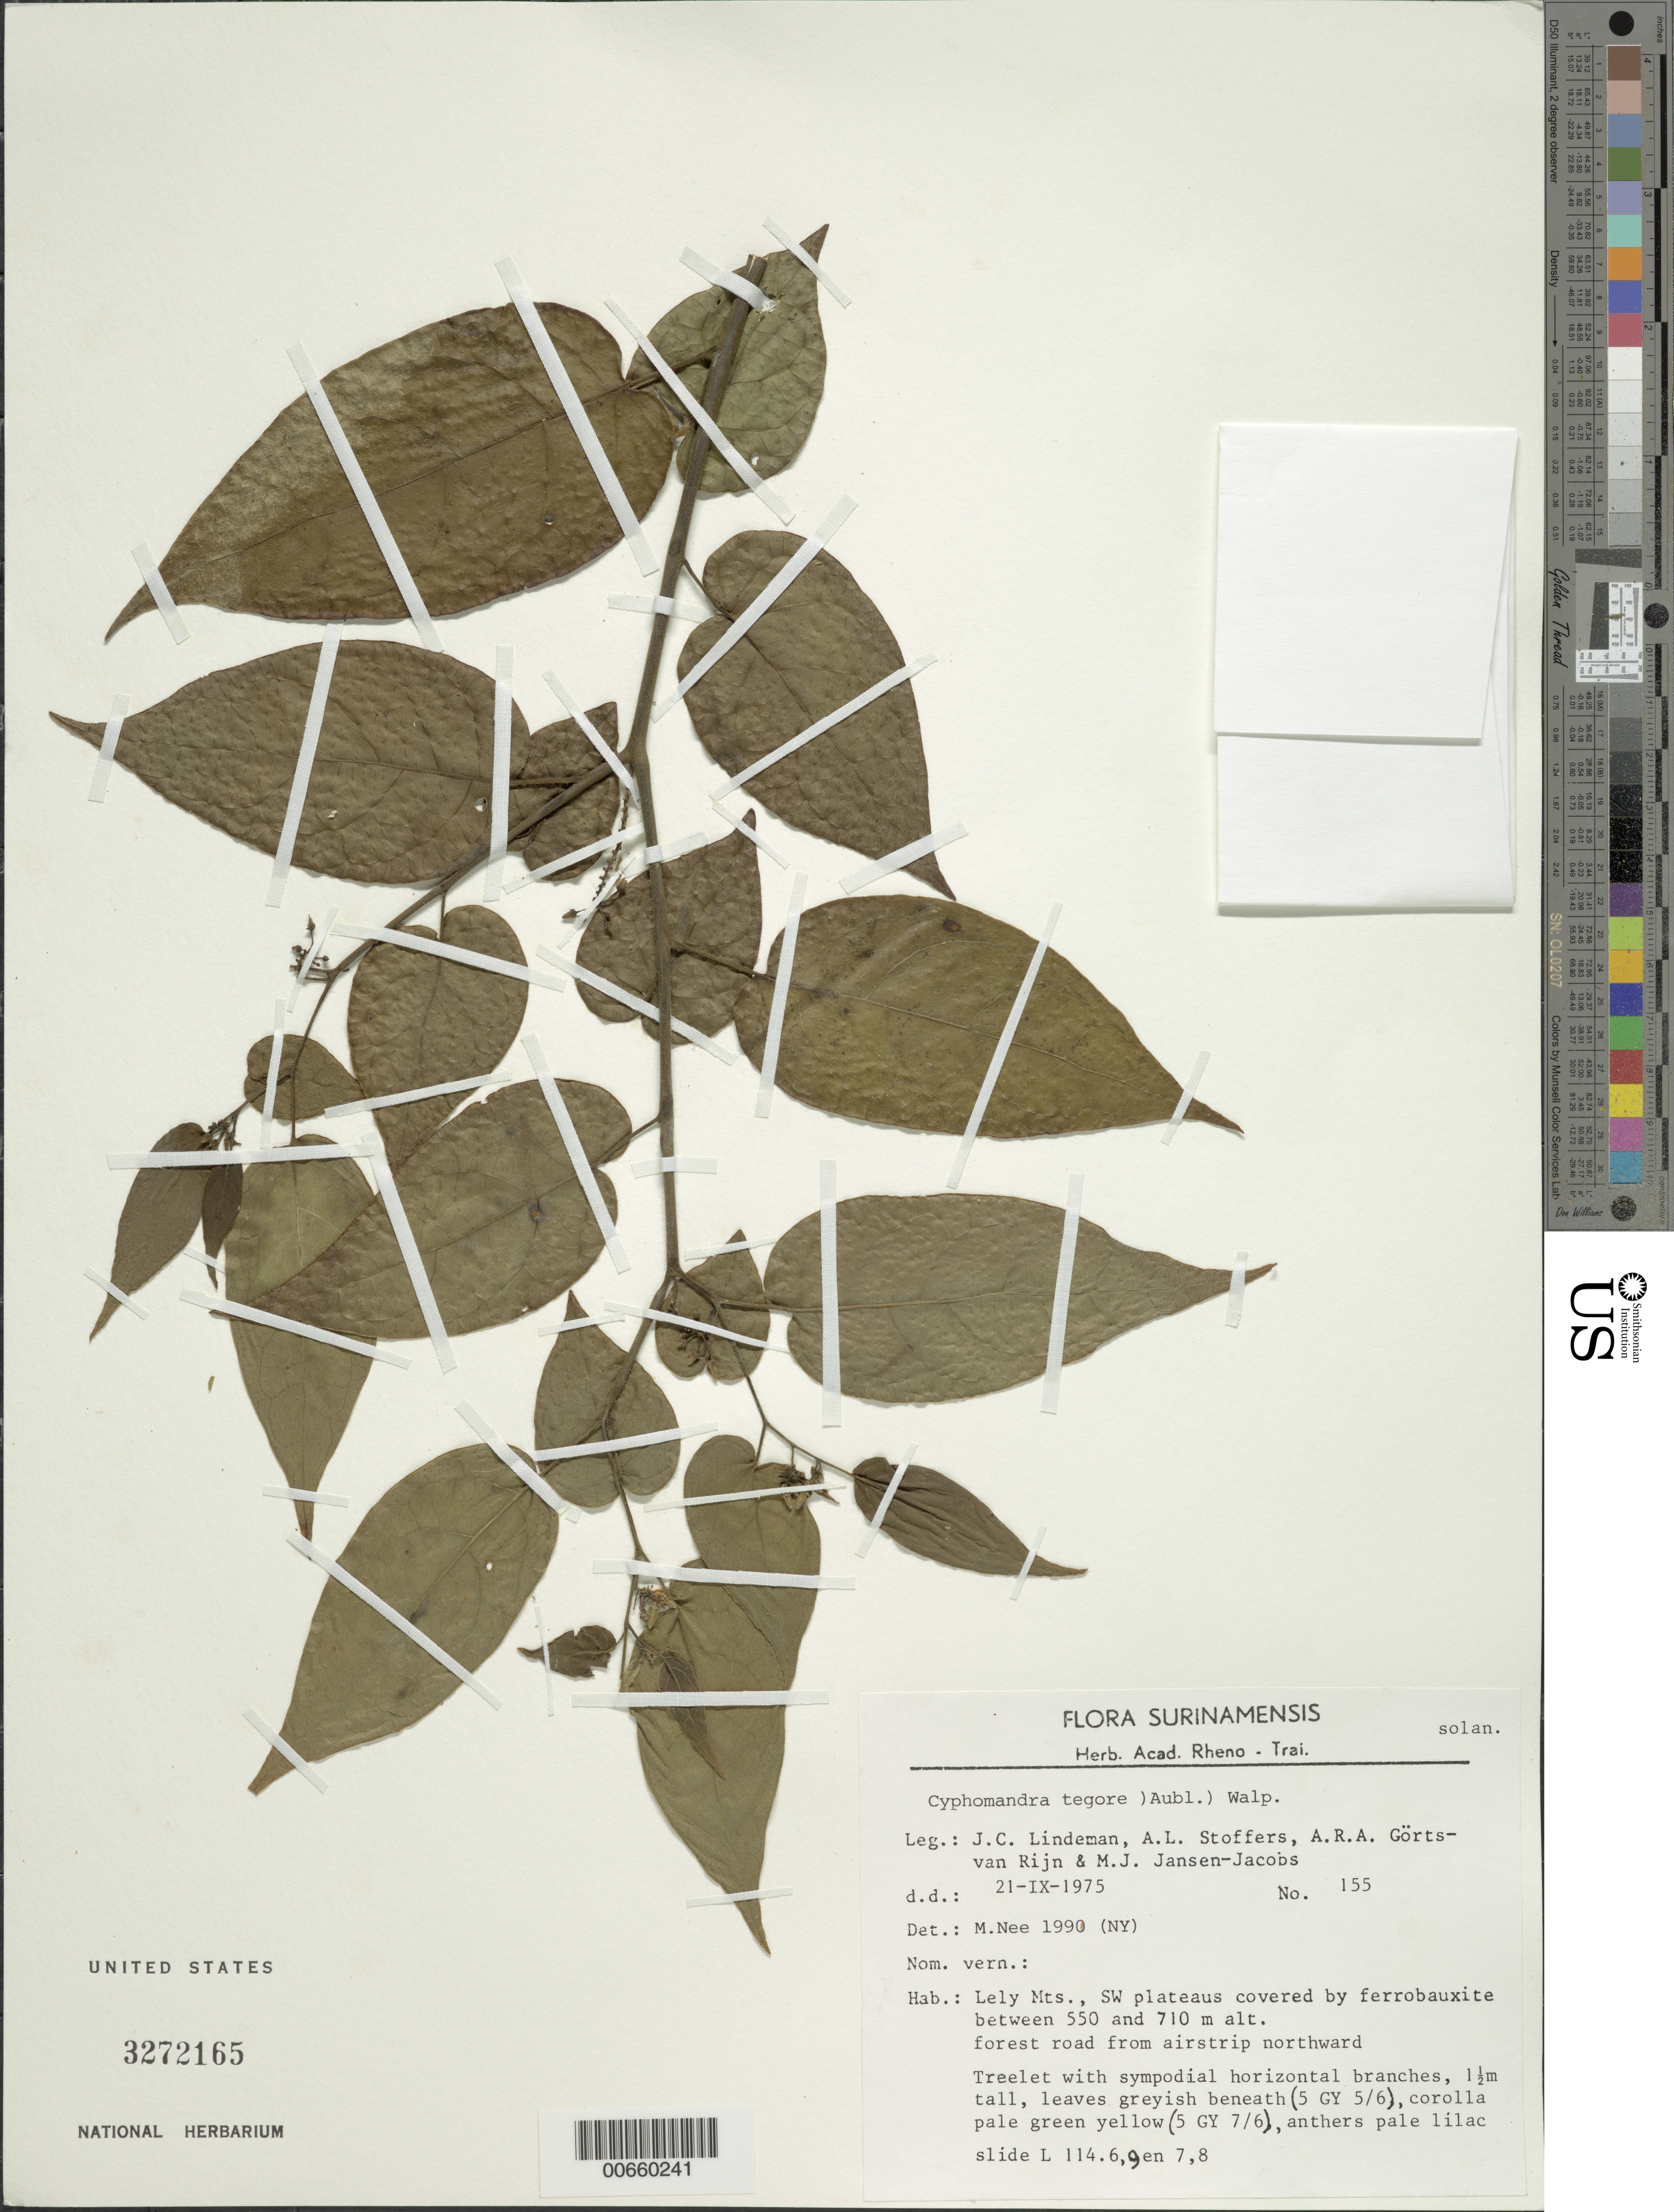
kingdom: Plantae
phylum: Tracheophyta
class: Magnoliopsida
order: Solanales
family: Solanaceae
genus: Cyphomandra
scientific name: Cyphomandra tegore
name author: (Aubl.) Walp.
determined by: Nee, Michael H.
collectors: J. C. Lindeman, A. Stoffers, A. .R. A. Görts-van Rijn & M. J. Jansen-Jacobs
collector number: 75 155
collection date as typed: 21-Sep-75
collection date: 1975-09-21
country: Suriname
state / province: Marowijne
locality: Lely Mts., SW plateaus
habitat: Forest road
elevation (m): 550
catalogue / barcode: US 3272165